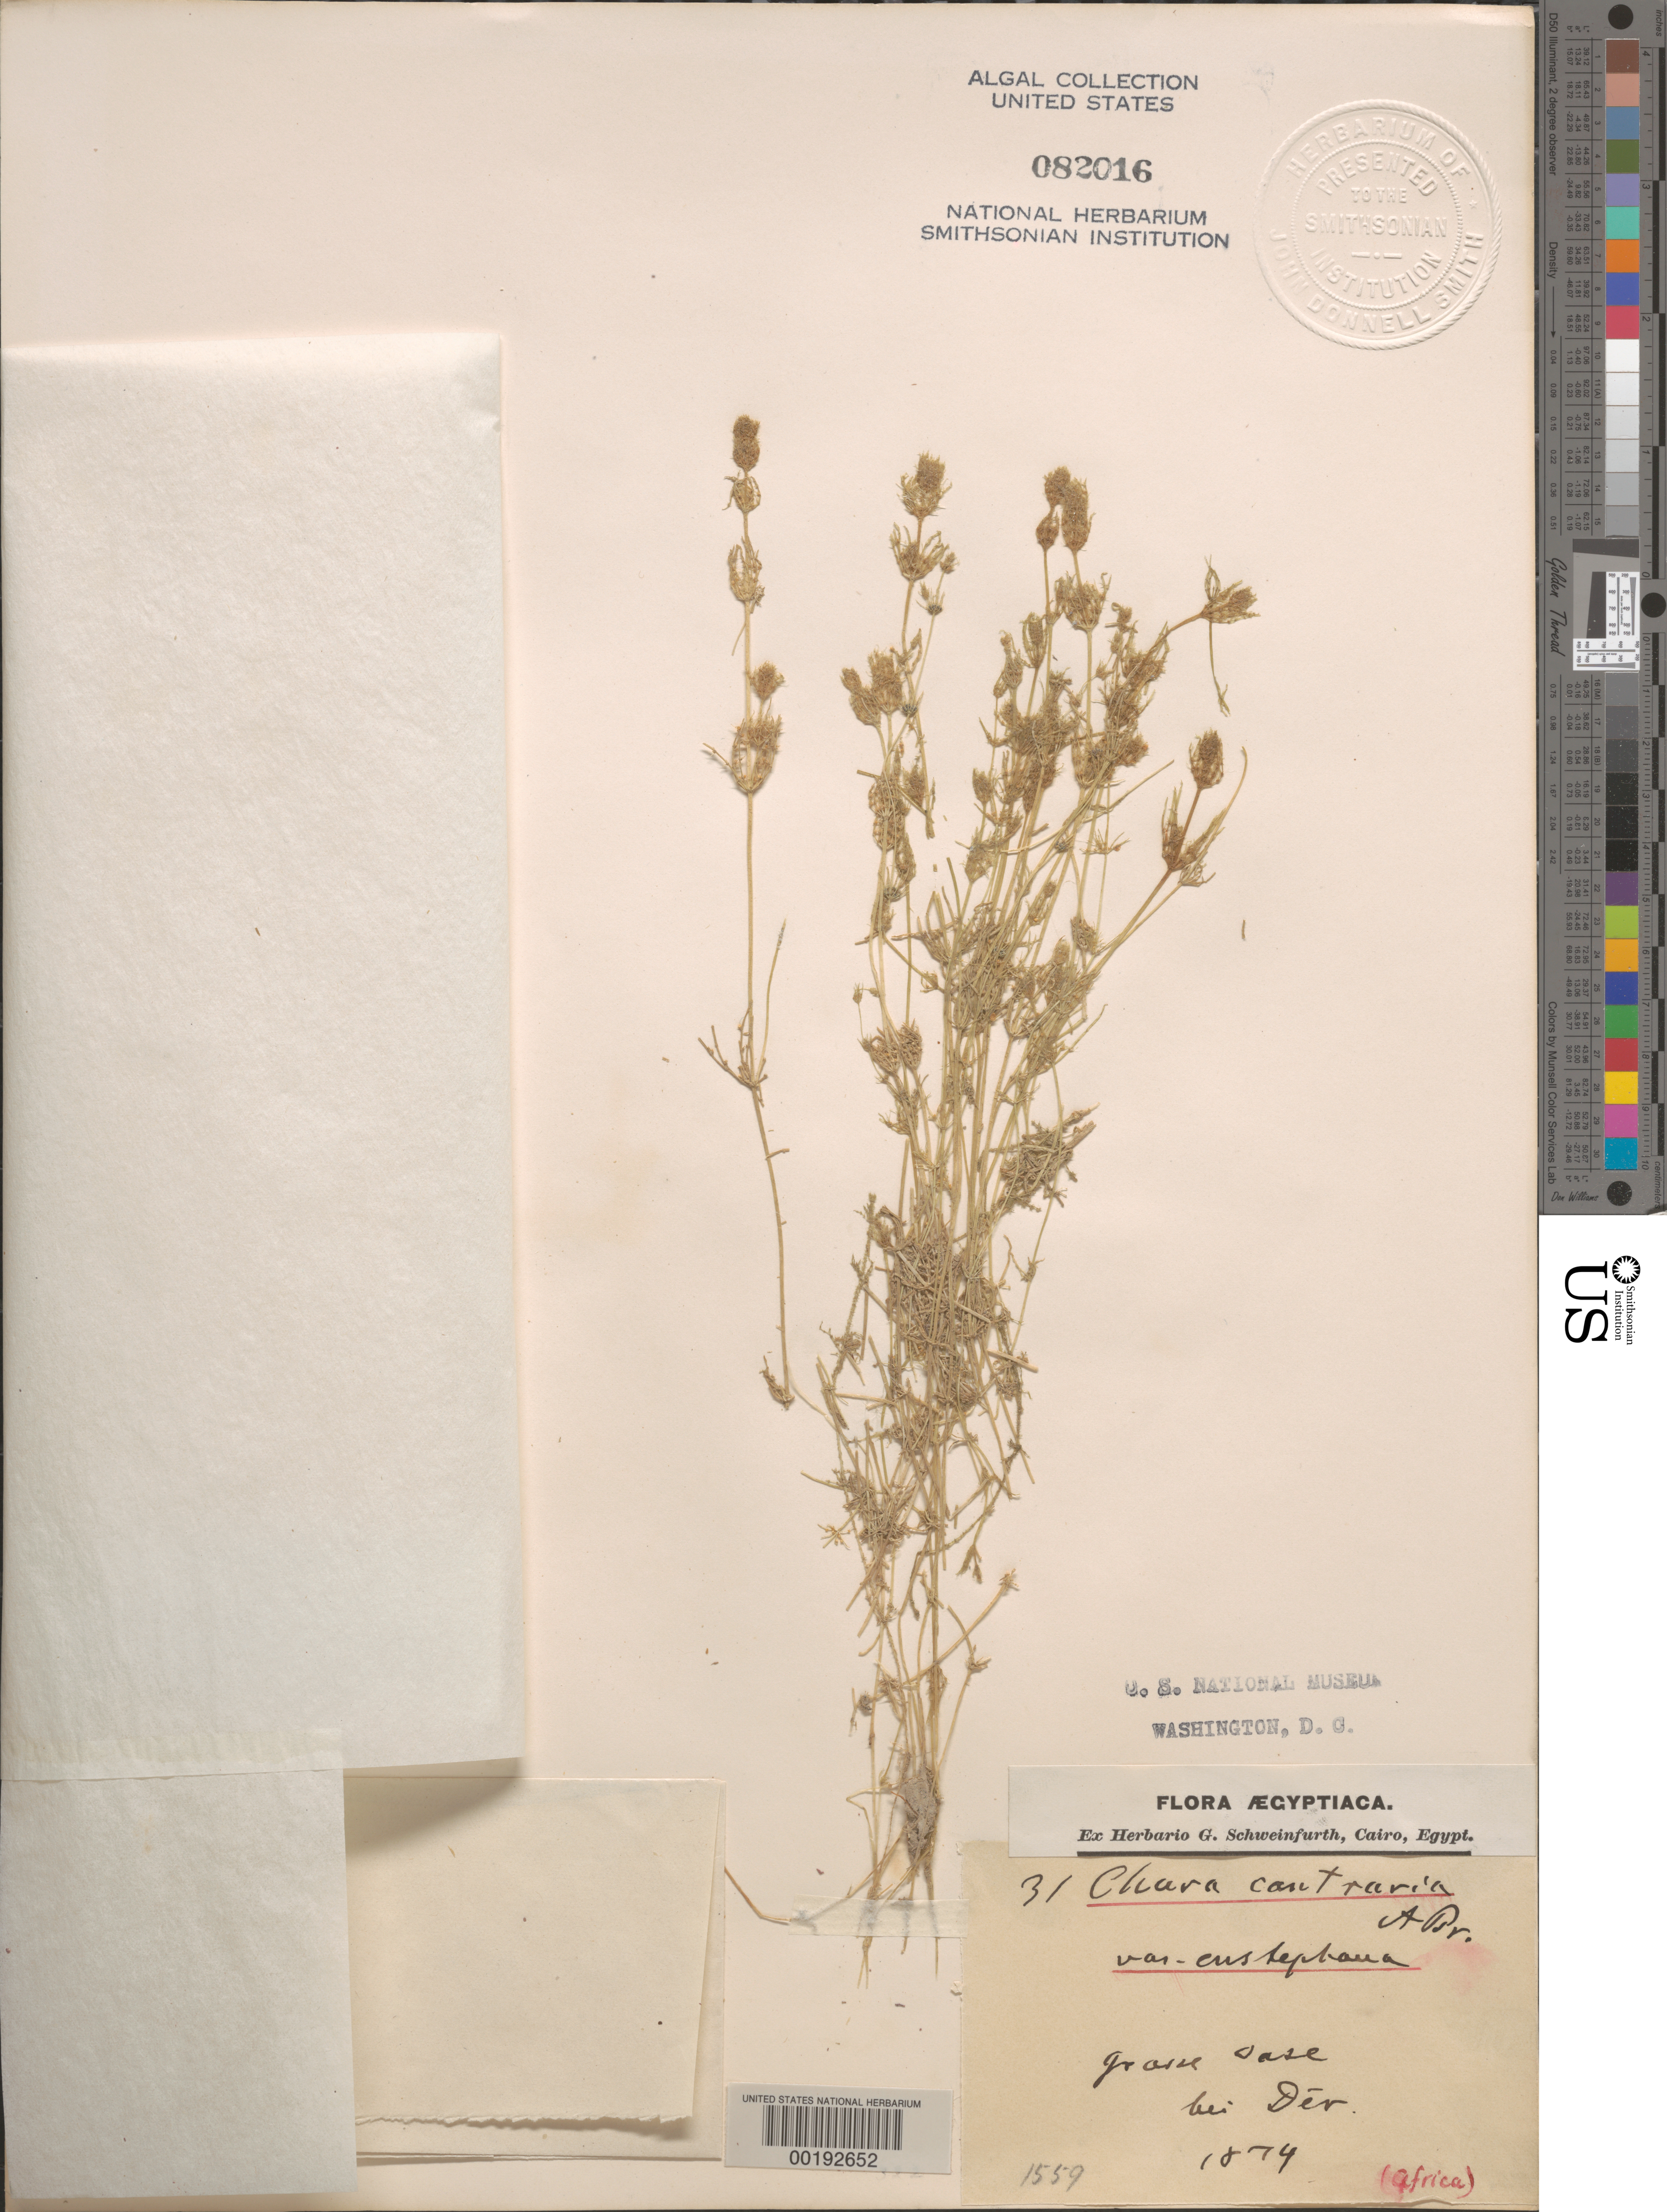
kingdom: Plantae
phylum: Charophyta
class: Charophyceae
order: Charales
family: Characeae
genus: Chara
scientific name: Chara vulgaris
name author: L.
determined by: Wood, R. D.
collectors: G. A. Schweinfurth (herbarium)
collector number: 31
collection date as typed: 1874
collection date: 1874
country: Egypt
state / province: Al Wadi al Jadid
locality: Kharga Oasis (Grosse Oase) near Dev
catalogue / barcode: US 82016